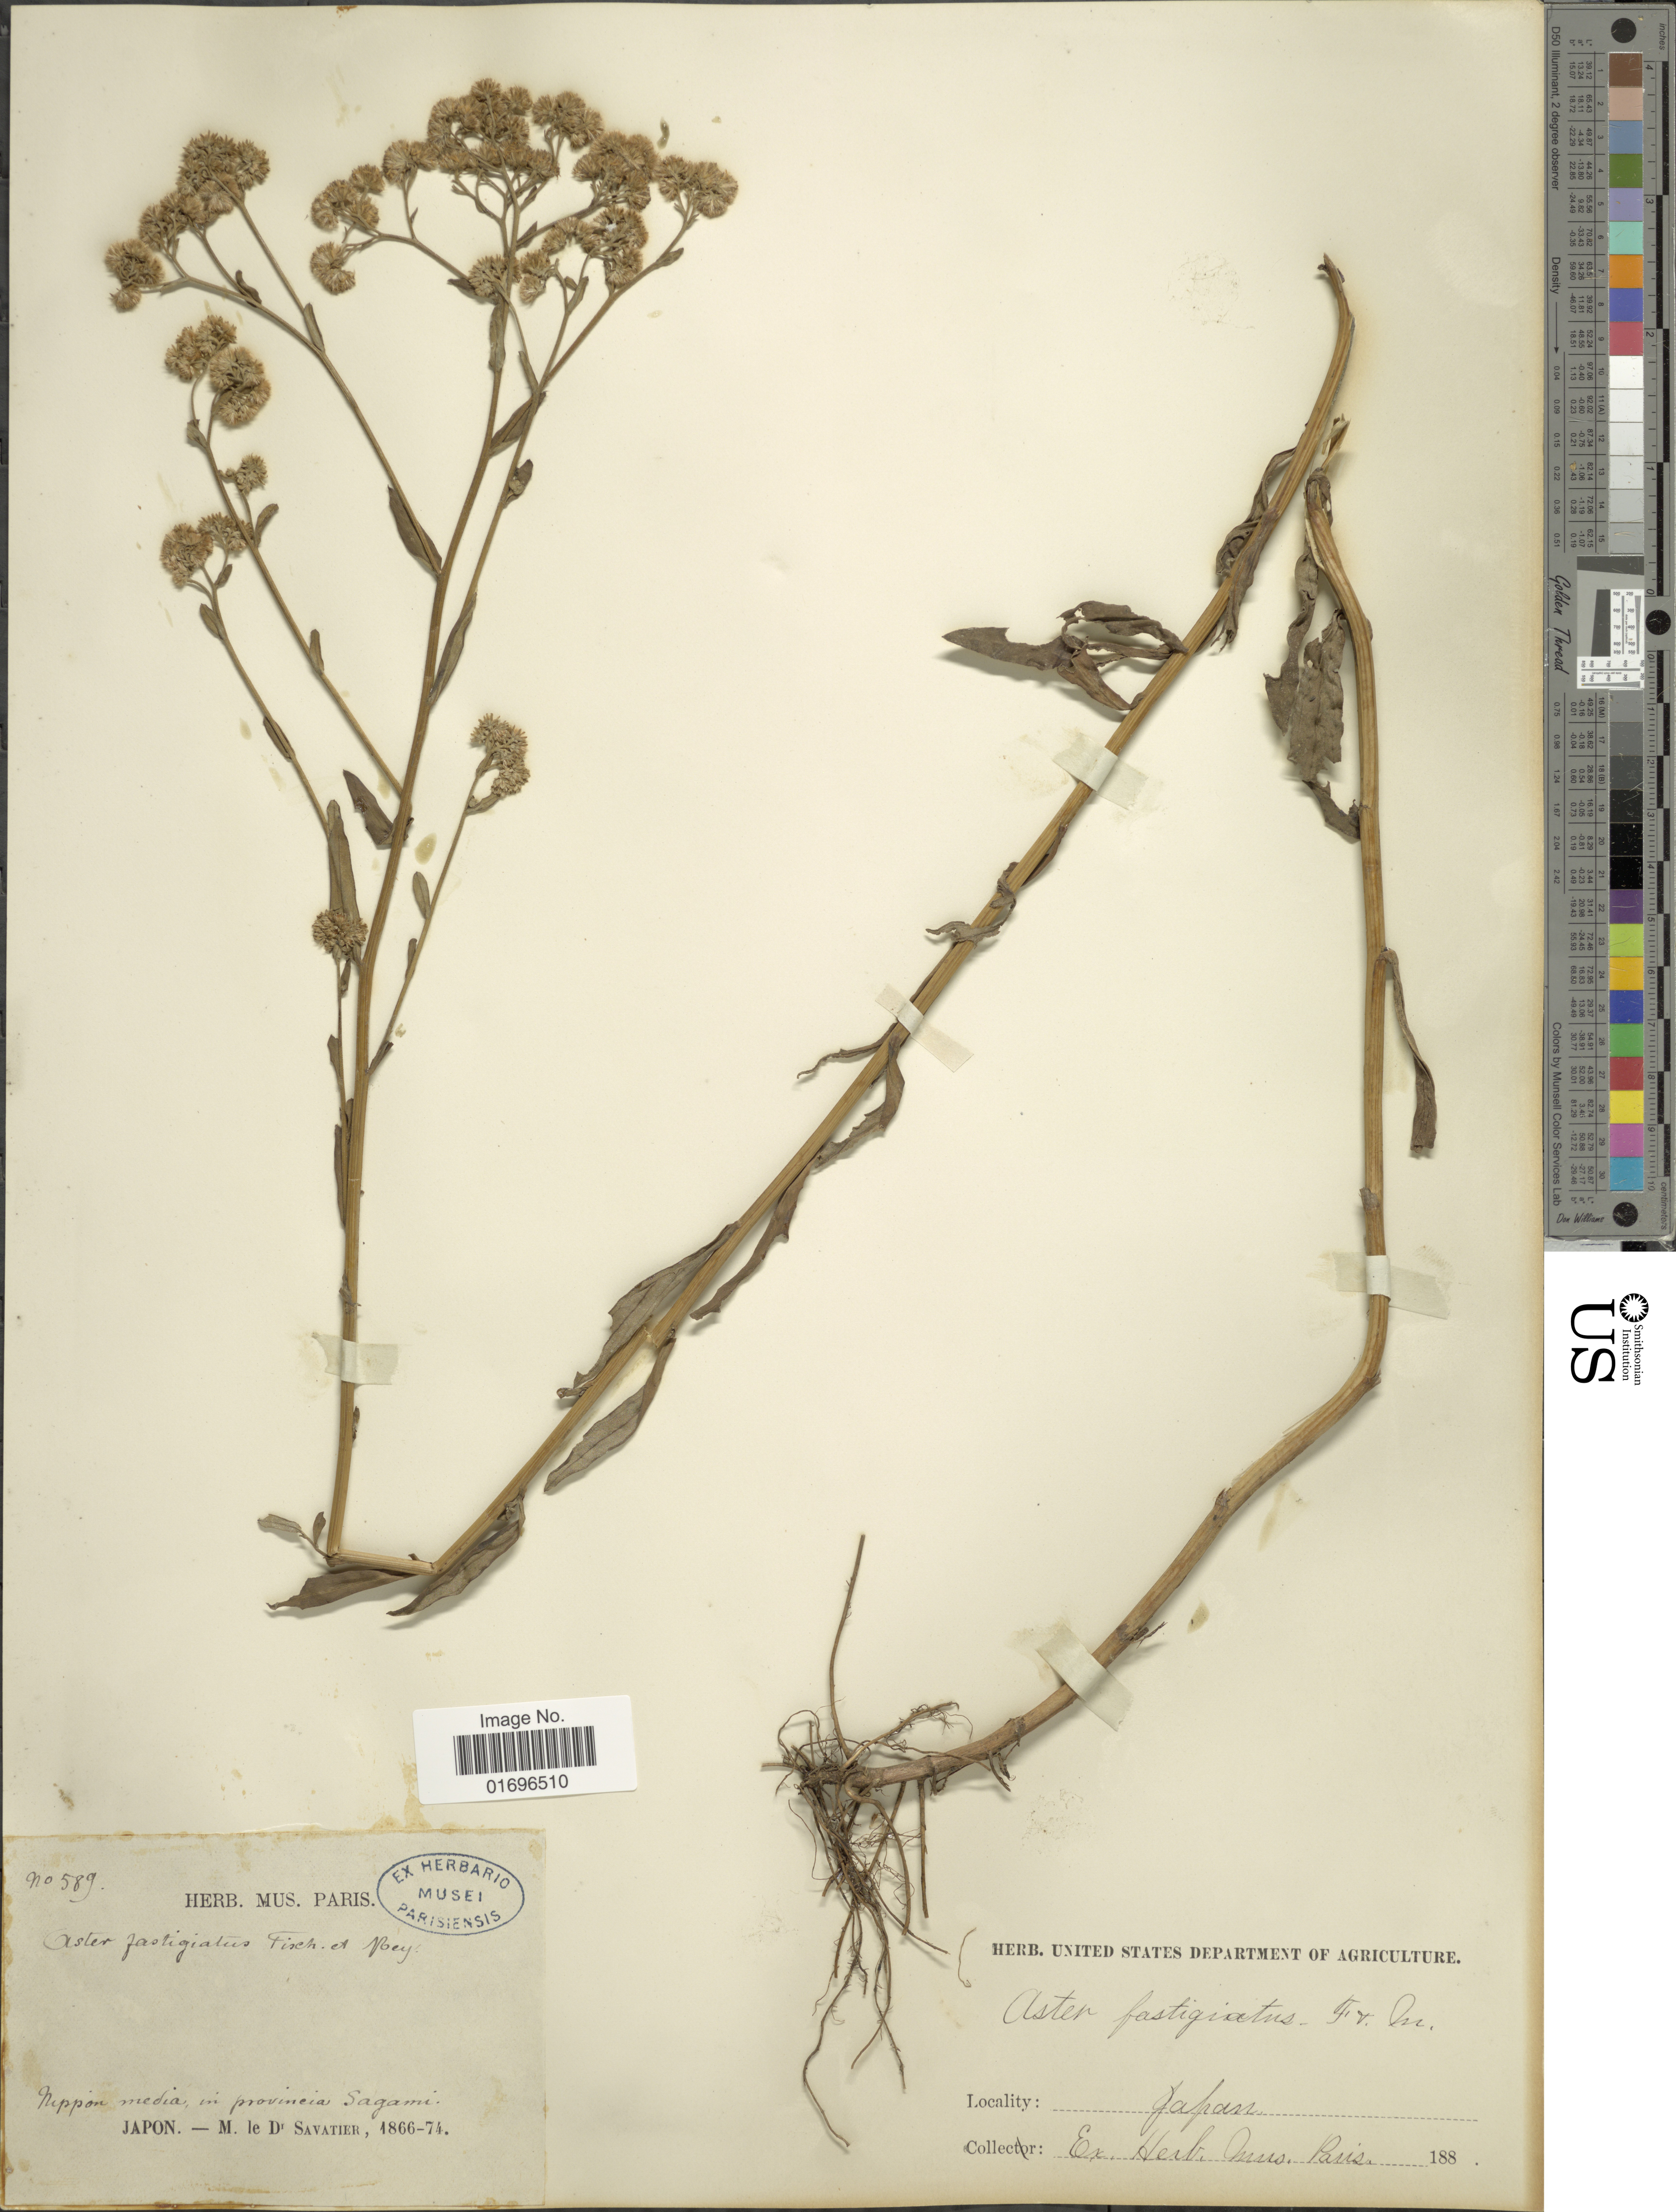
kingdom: Plantae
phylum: Tracheophyta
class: Magnoliopsida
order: Asterales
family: Asteraceae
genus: Aster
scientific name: Aster fastigiatus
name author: Fisch.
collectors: Savatier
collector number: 589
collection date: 1866/1874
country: Japan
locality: Nippon media, in provincia Sagami